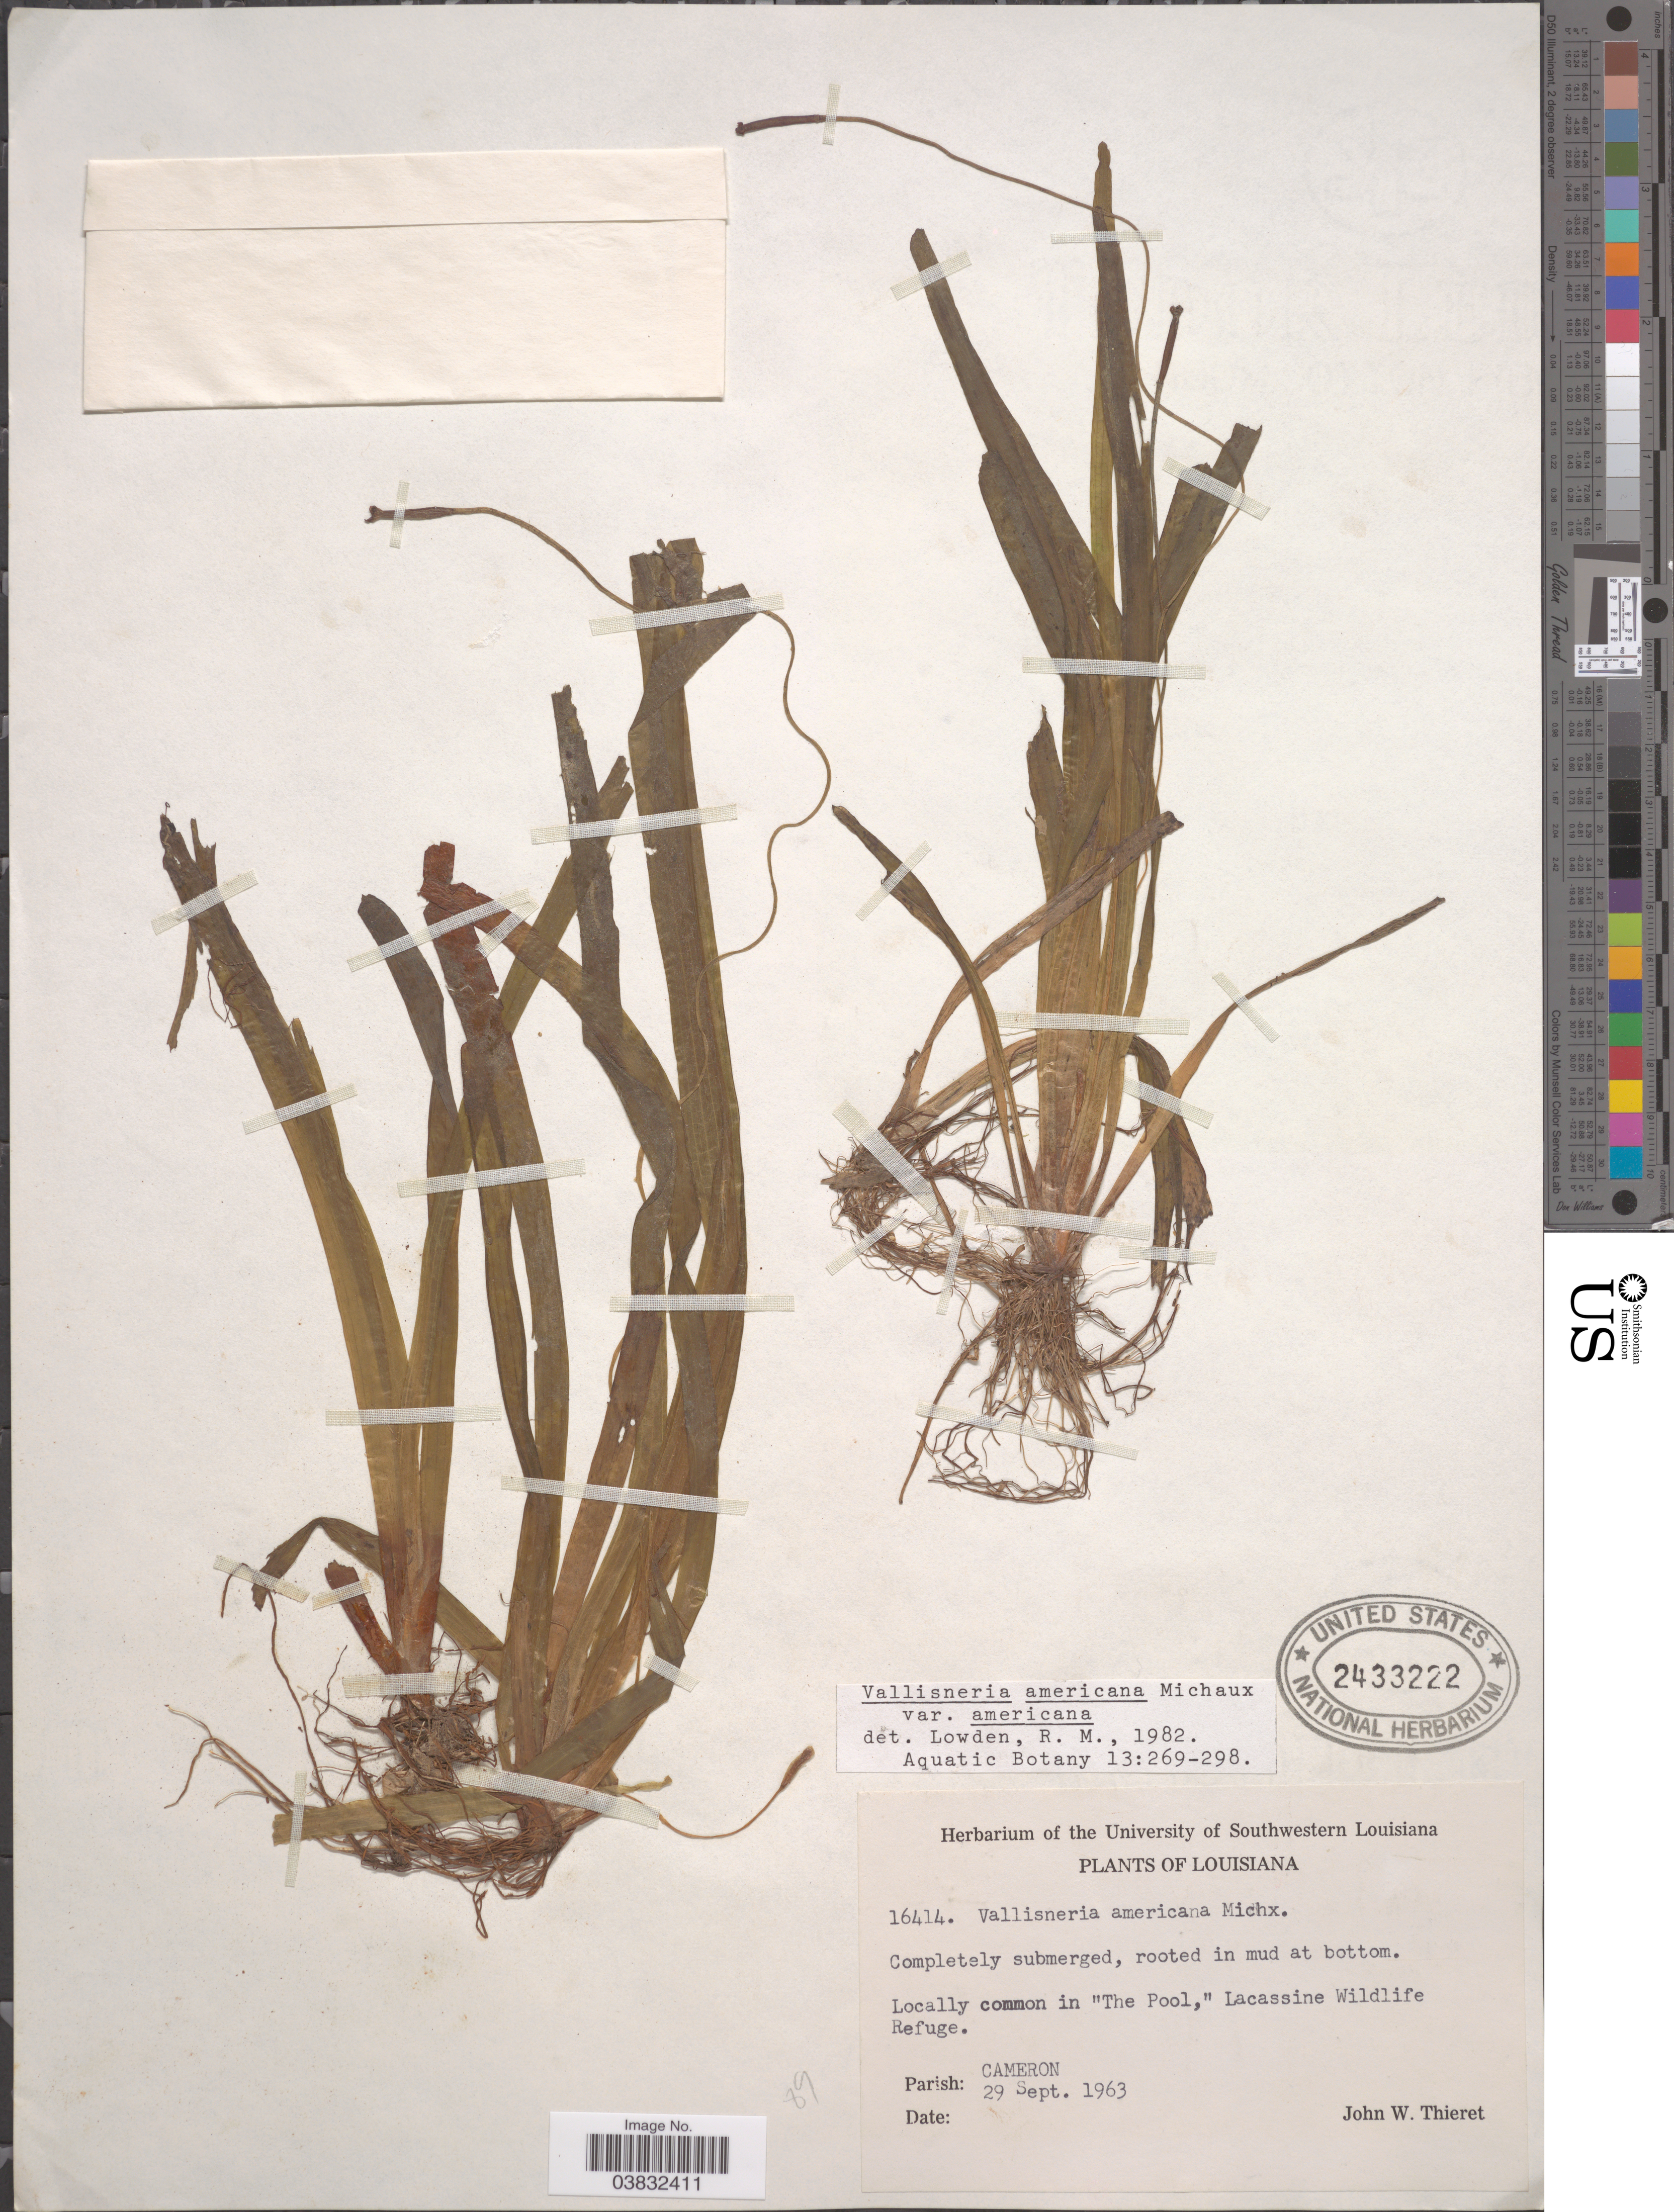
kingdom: Plantae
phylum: Tracheophyta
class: Liliopsida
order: Alismatales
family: Hydrocharitaceae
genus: Vallisneria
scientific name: Vallisneria americana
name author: Michx.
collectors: J. W. Thieret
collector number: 16414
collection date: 1963-09-29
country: United States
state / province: Louisiana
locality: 'The Pool,' Lacassine Wildlife Refuge. Parish: Cameron.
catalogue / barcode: US 2433222